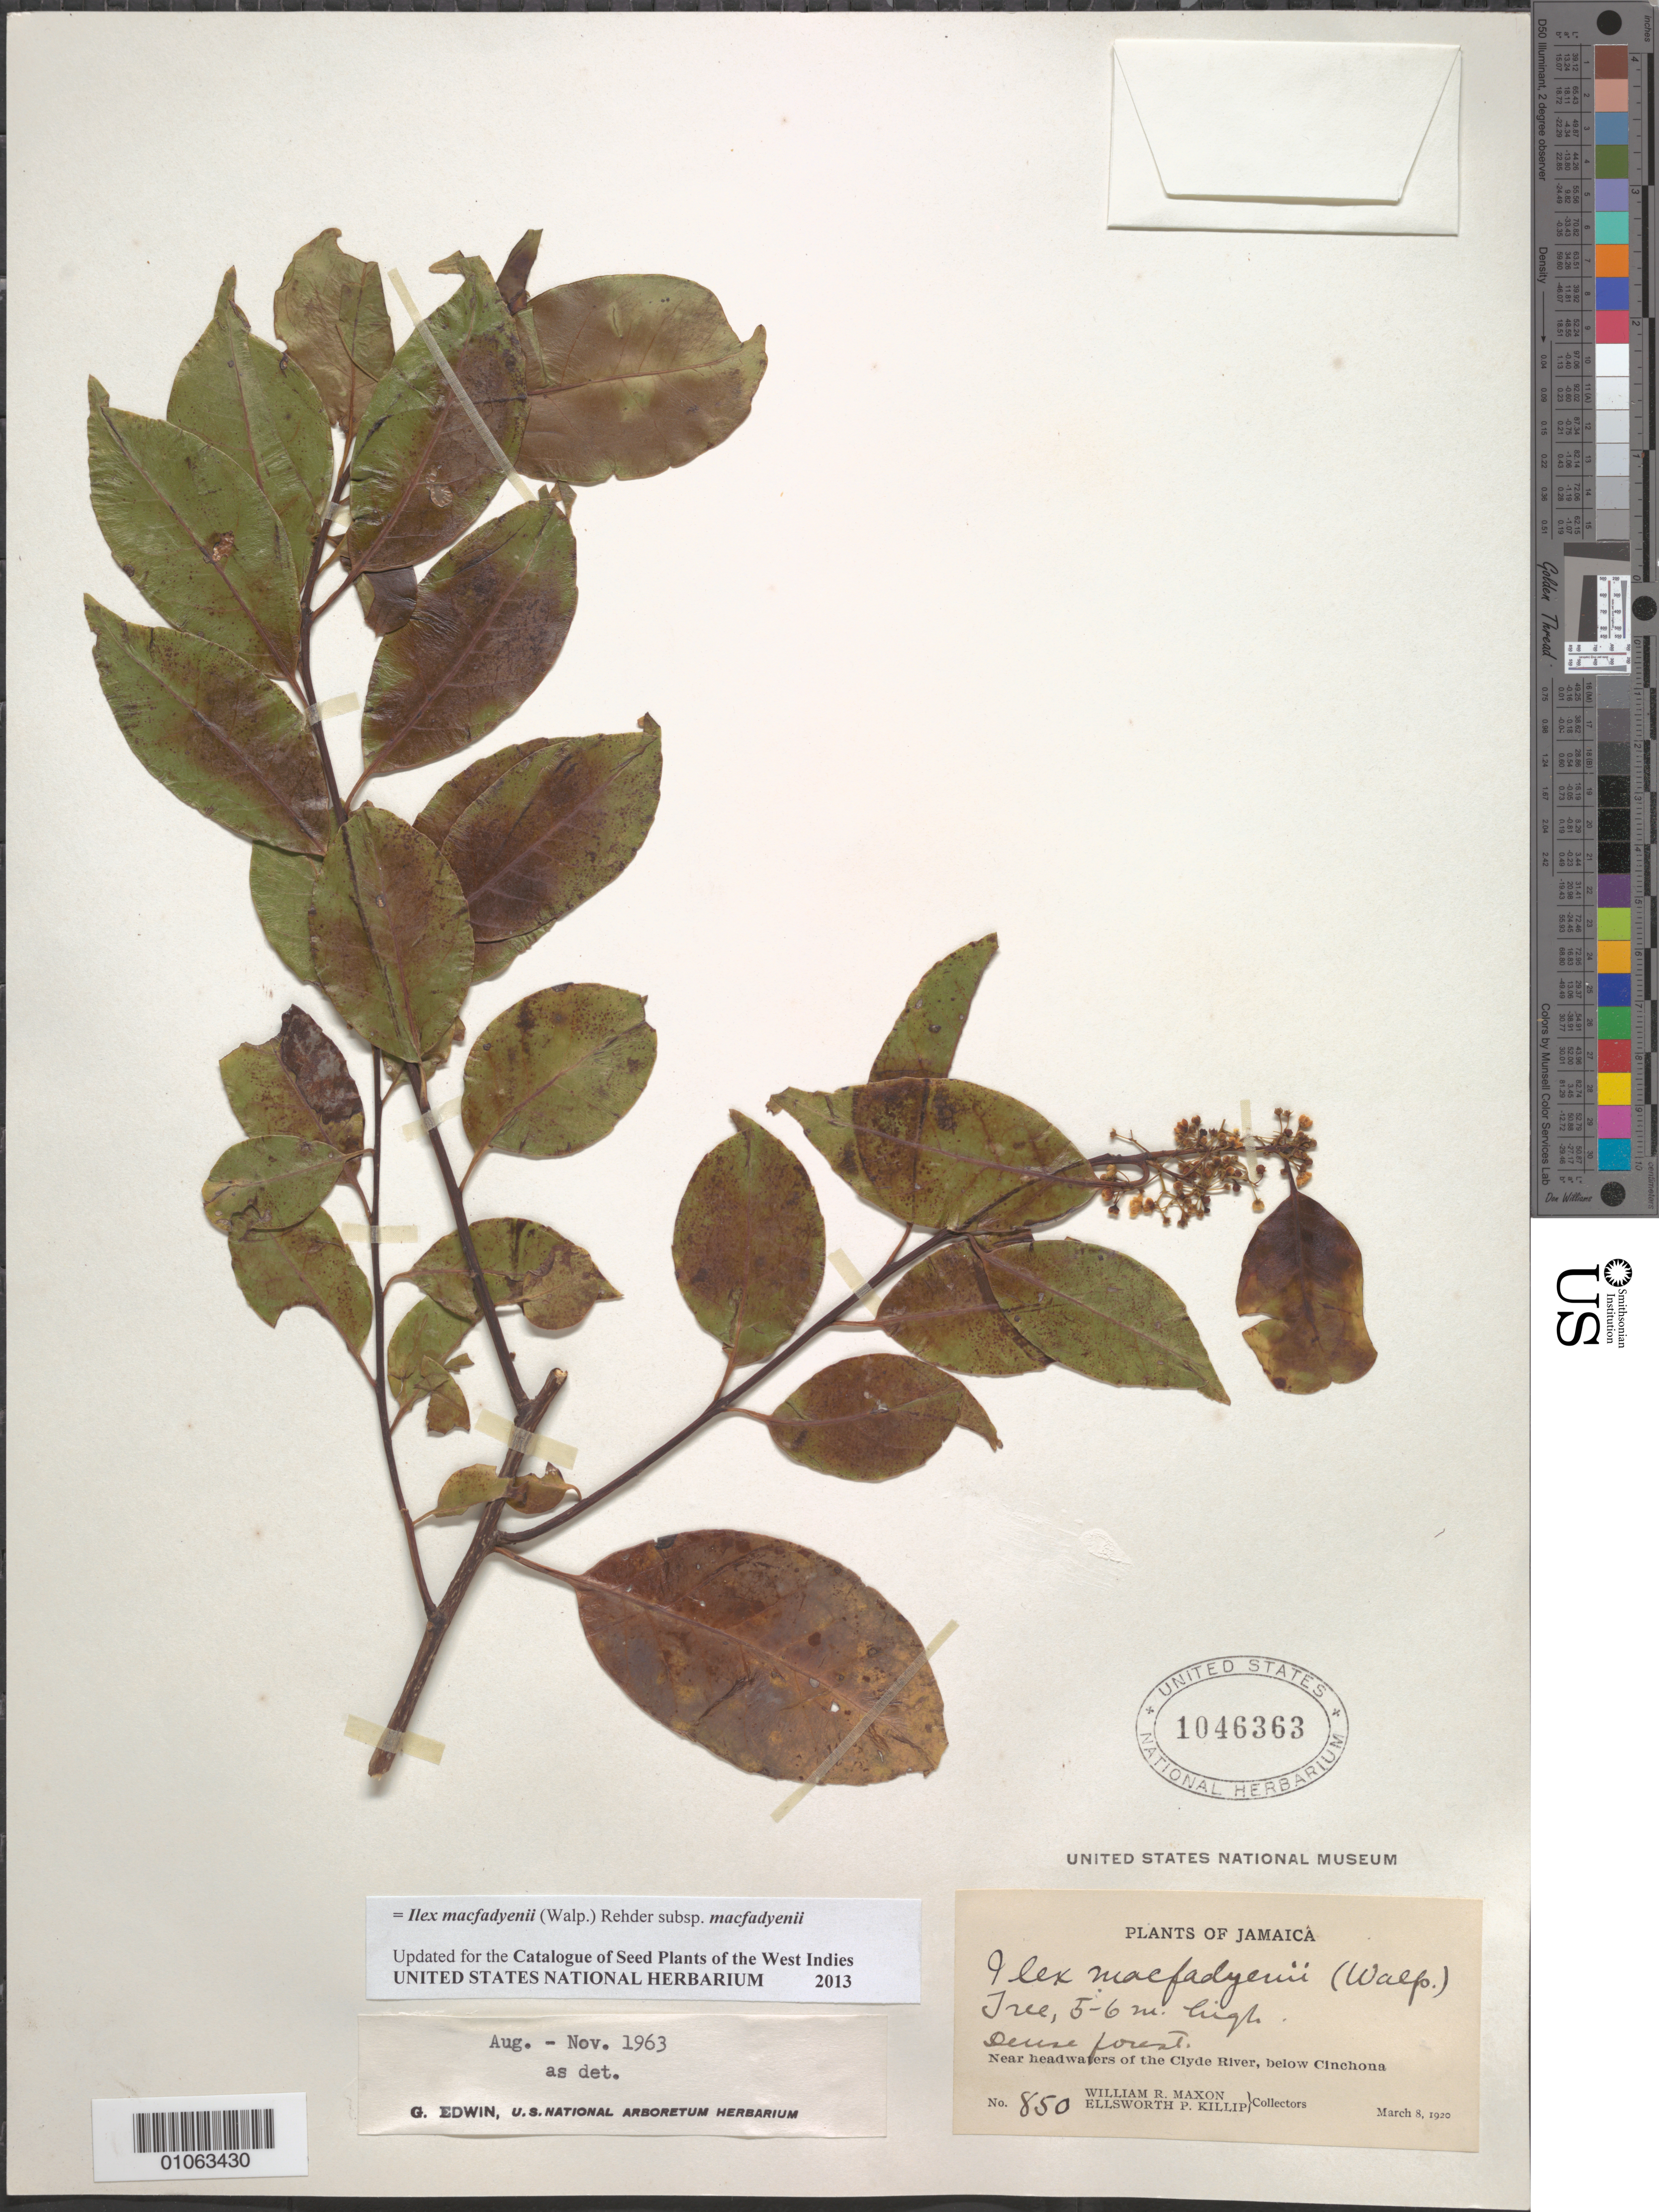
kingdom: Plantae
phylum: Tracheophyta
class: Magnoliopsida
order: Aquifoliales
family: Aquifoliaceae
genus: Ilex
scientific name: Ilex macfadyenii subsp. macfadyenii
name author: (Walp.) Rehder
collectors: W. R. Maxon & E. P. Killip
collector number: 850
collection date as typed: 08 Mar 1920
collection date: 1920-03-08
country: Jamaica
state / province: Saint Andrew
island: Jamaica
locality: Near headwaters of the Clyde river, below Cinchona.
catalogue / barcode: US 1046363